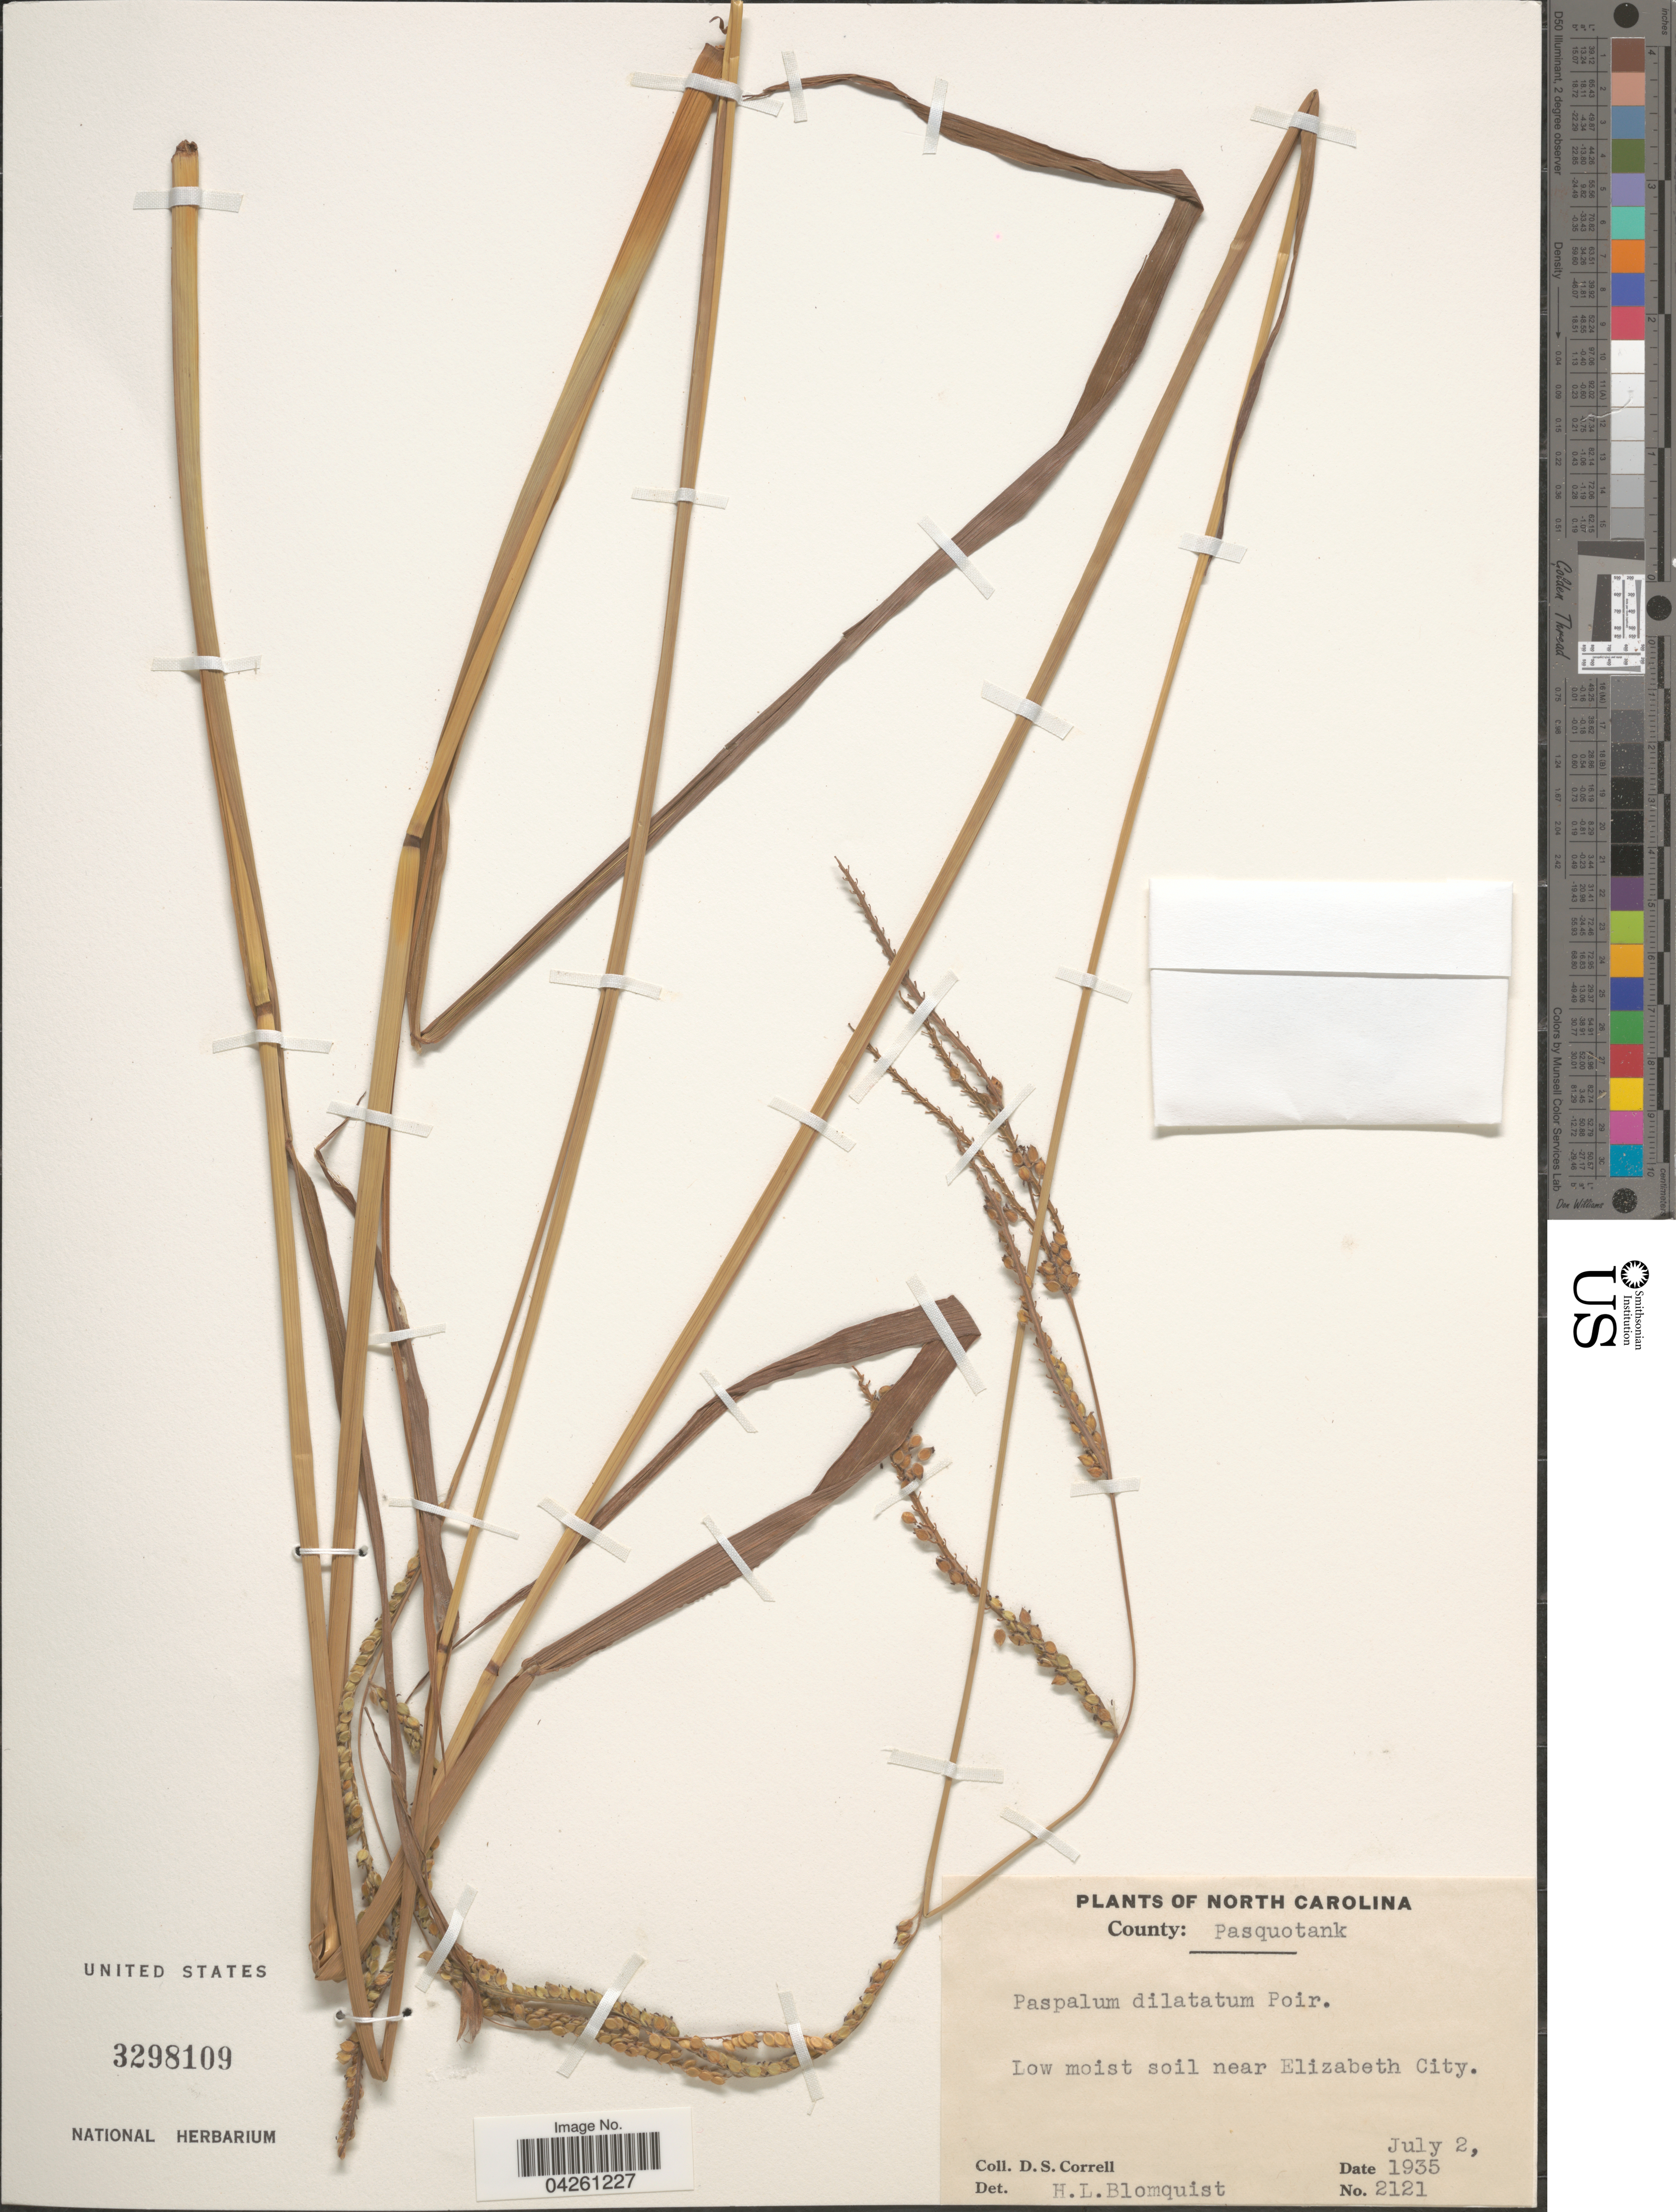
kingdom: Plantae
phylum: Tracheophyta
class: Liliopsida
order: Poales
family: Poaceae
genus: Paspalum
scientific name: Paspalum dilatatum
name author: Poir.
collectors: D. S. Correll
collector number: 2121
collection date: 1935-07-02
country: United States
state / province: North Carolina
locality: County: Pasquotank. Low moist soil near Elizabeth City.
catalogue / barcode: US 3298109